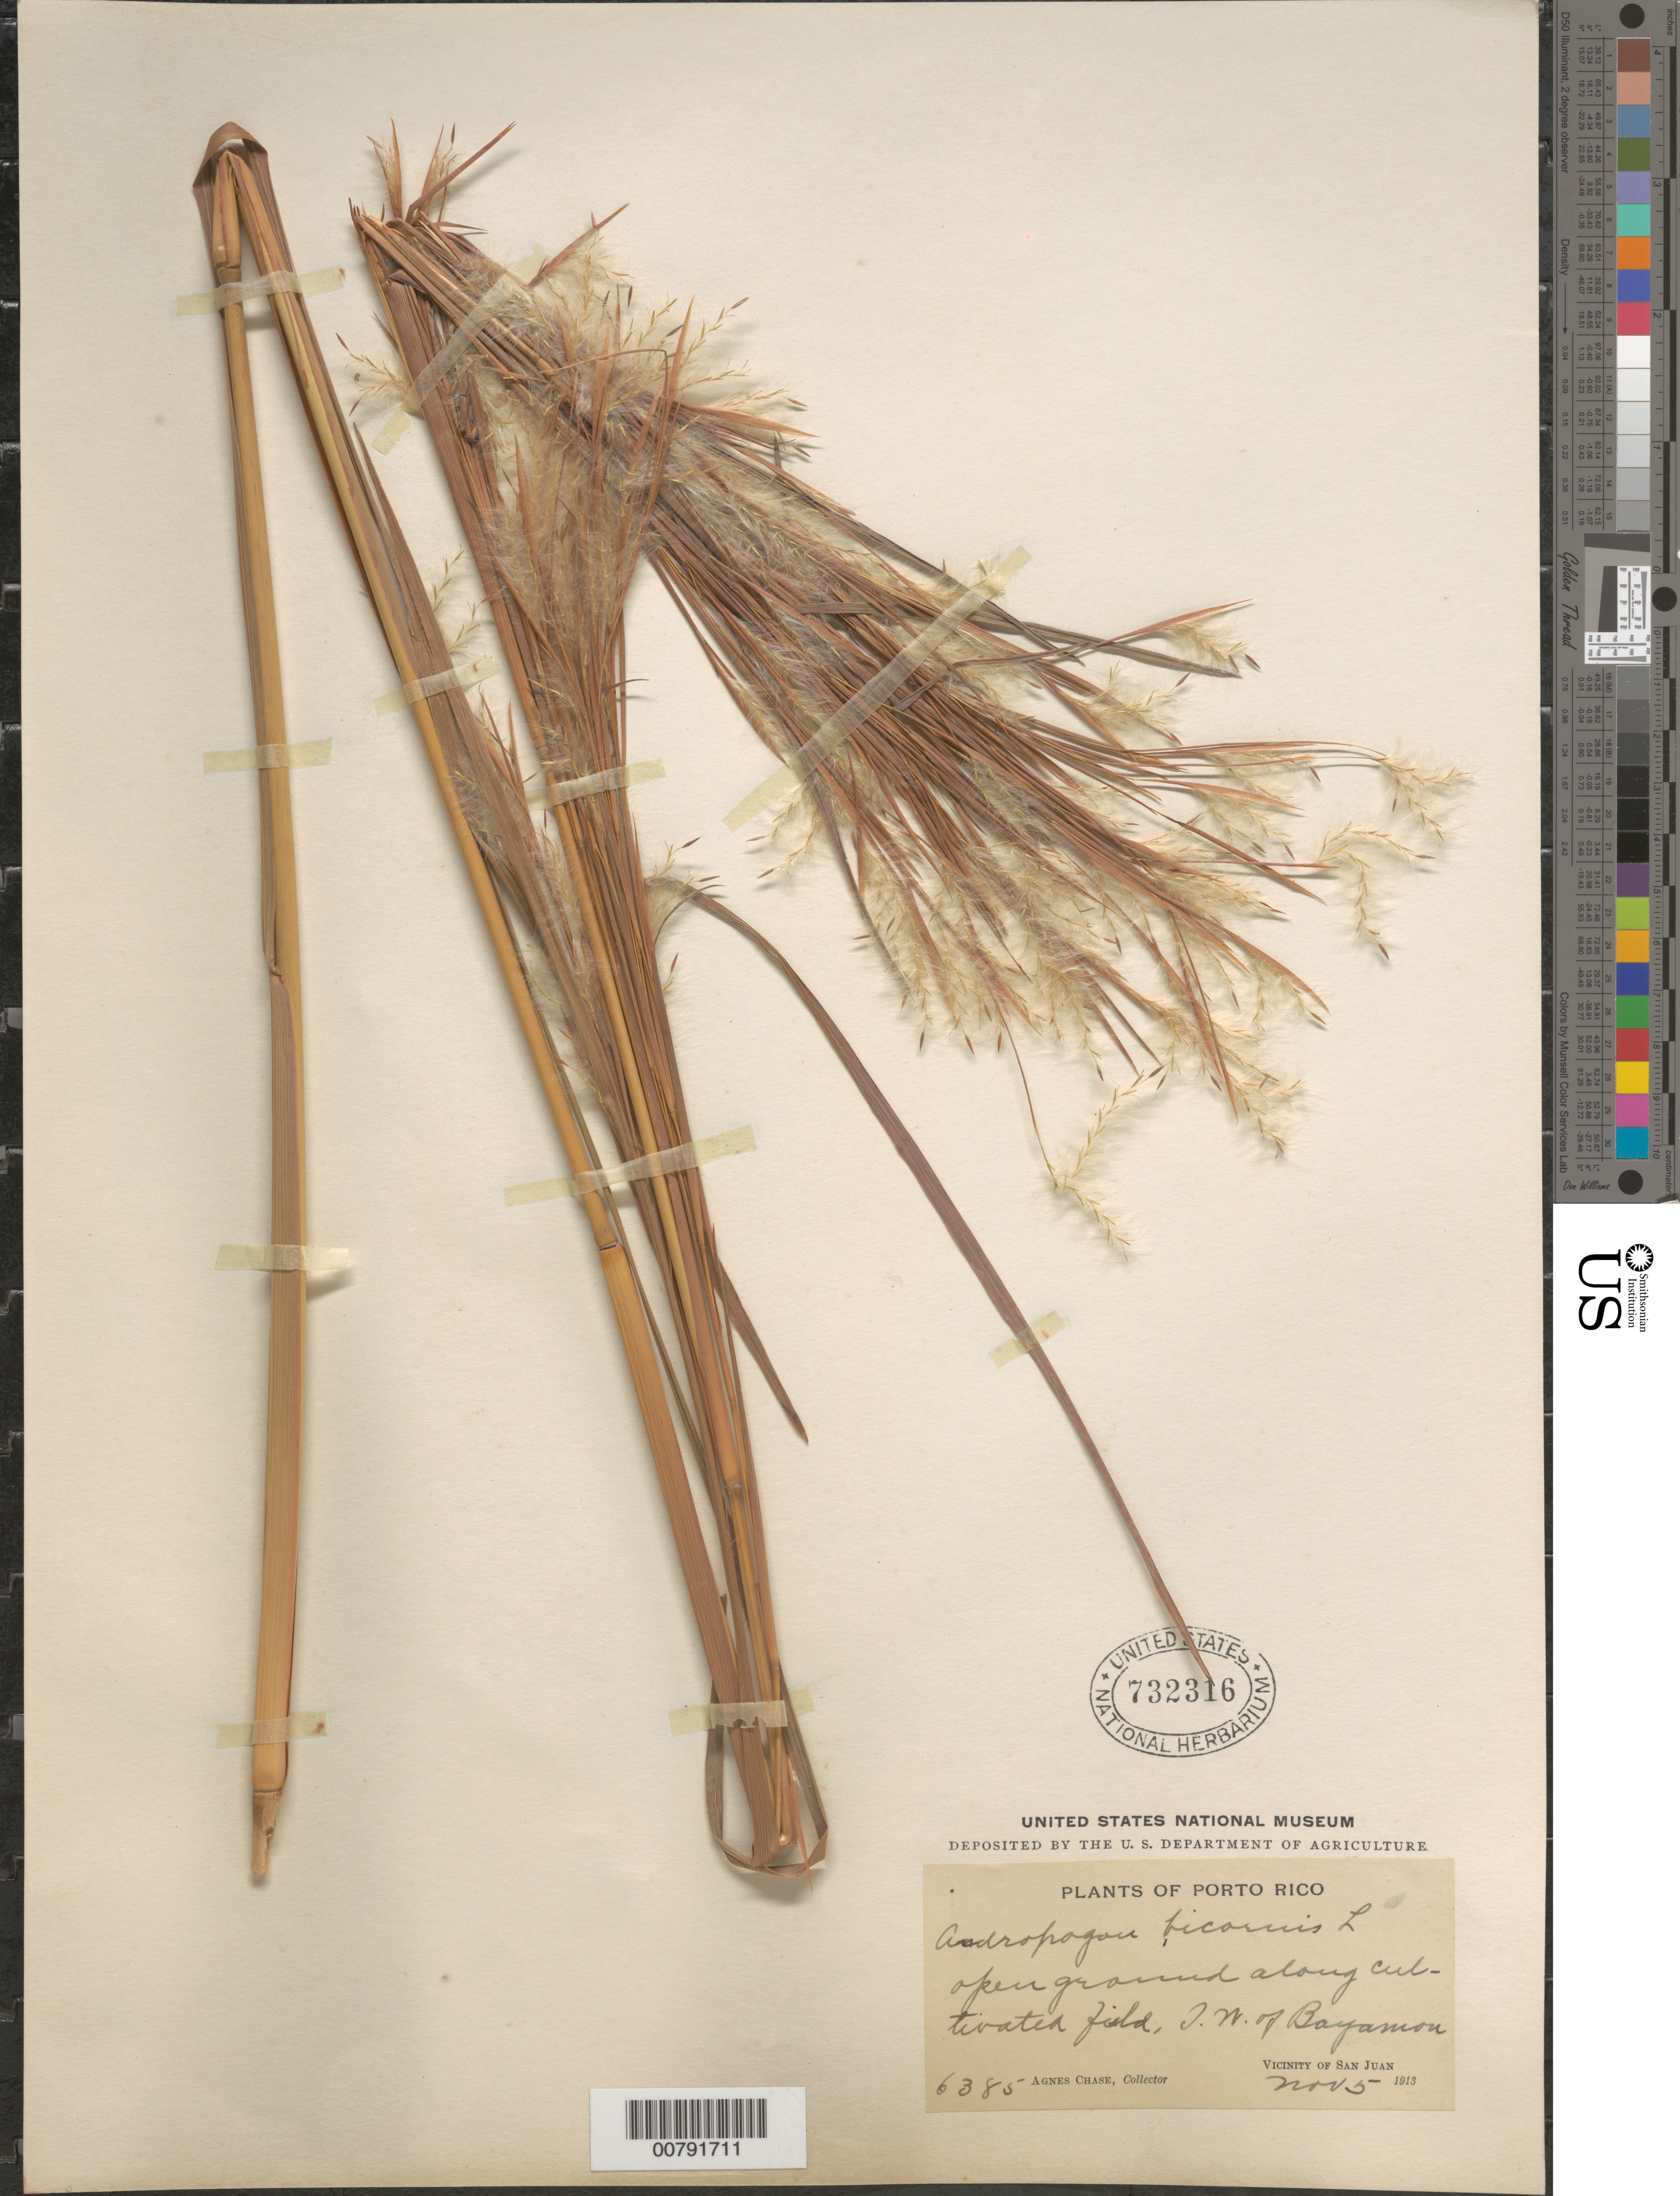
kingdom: Plantae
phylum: Tracheophyta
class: Liliopsida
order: Poales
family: Poaceae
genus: Andropogon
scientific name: Andropogon bicornis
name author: L.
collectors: A. Chase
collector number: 6385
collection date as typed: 05 Nov 1913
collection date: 1913-11-05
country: Puerto Rico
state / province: Bayamón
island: Puerto Rico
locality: Bayamon, SW of; vicinity of San Juan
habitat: Open ground along cultivated field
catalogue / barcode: US 732316